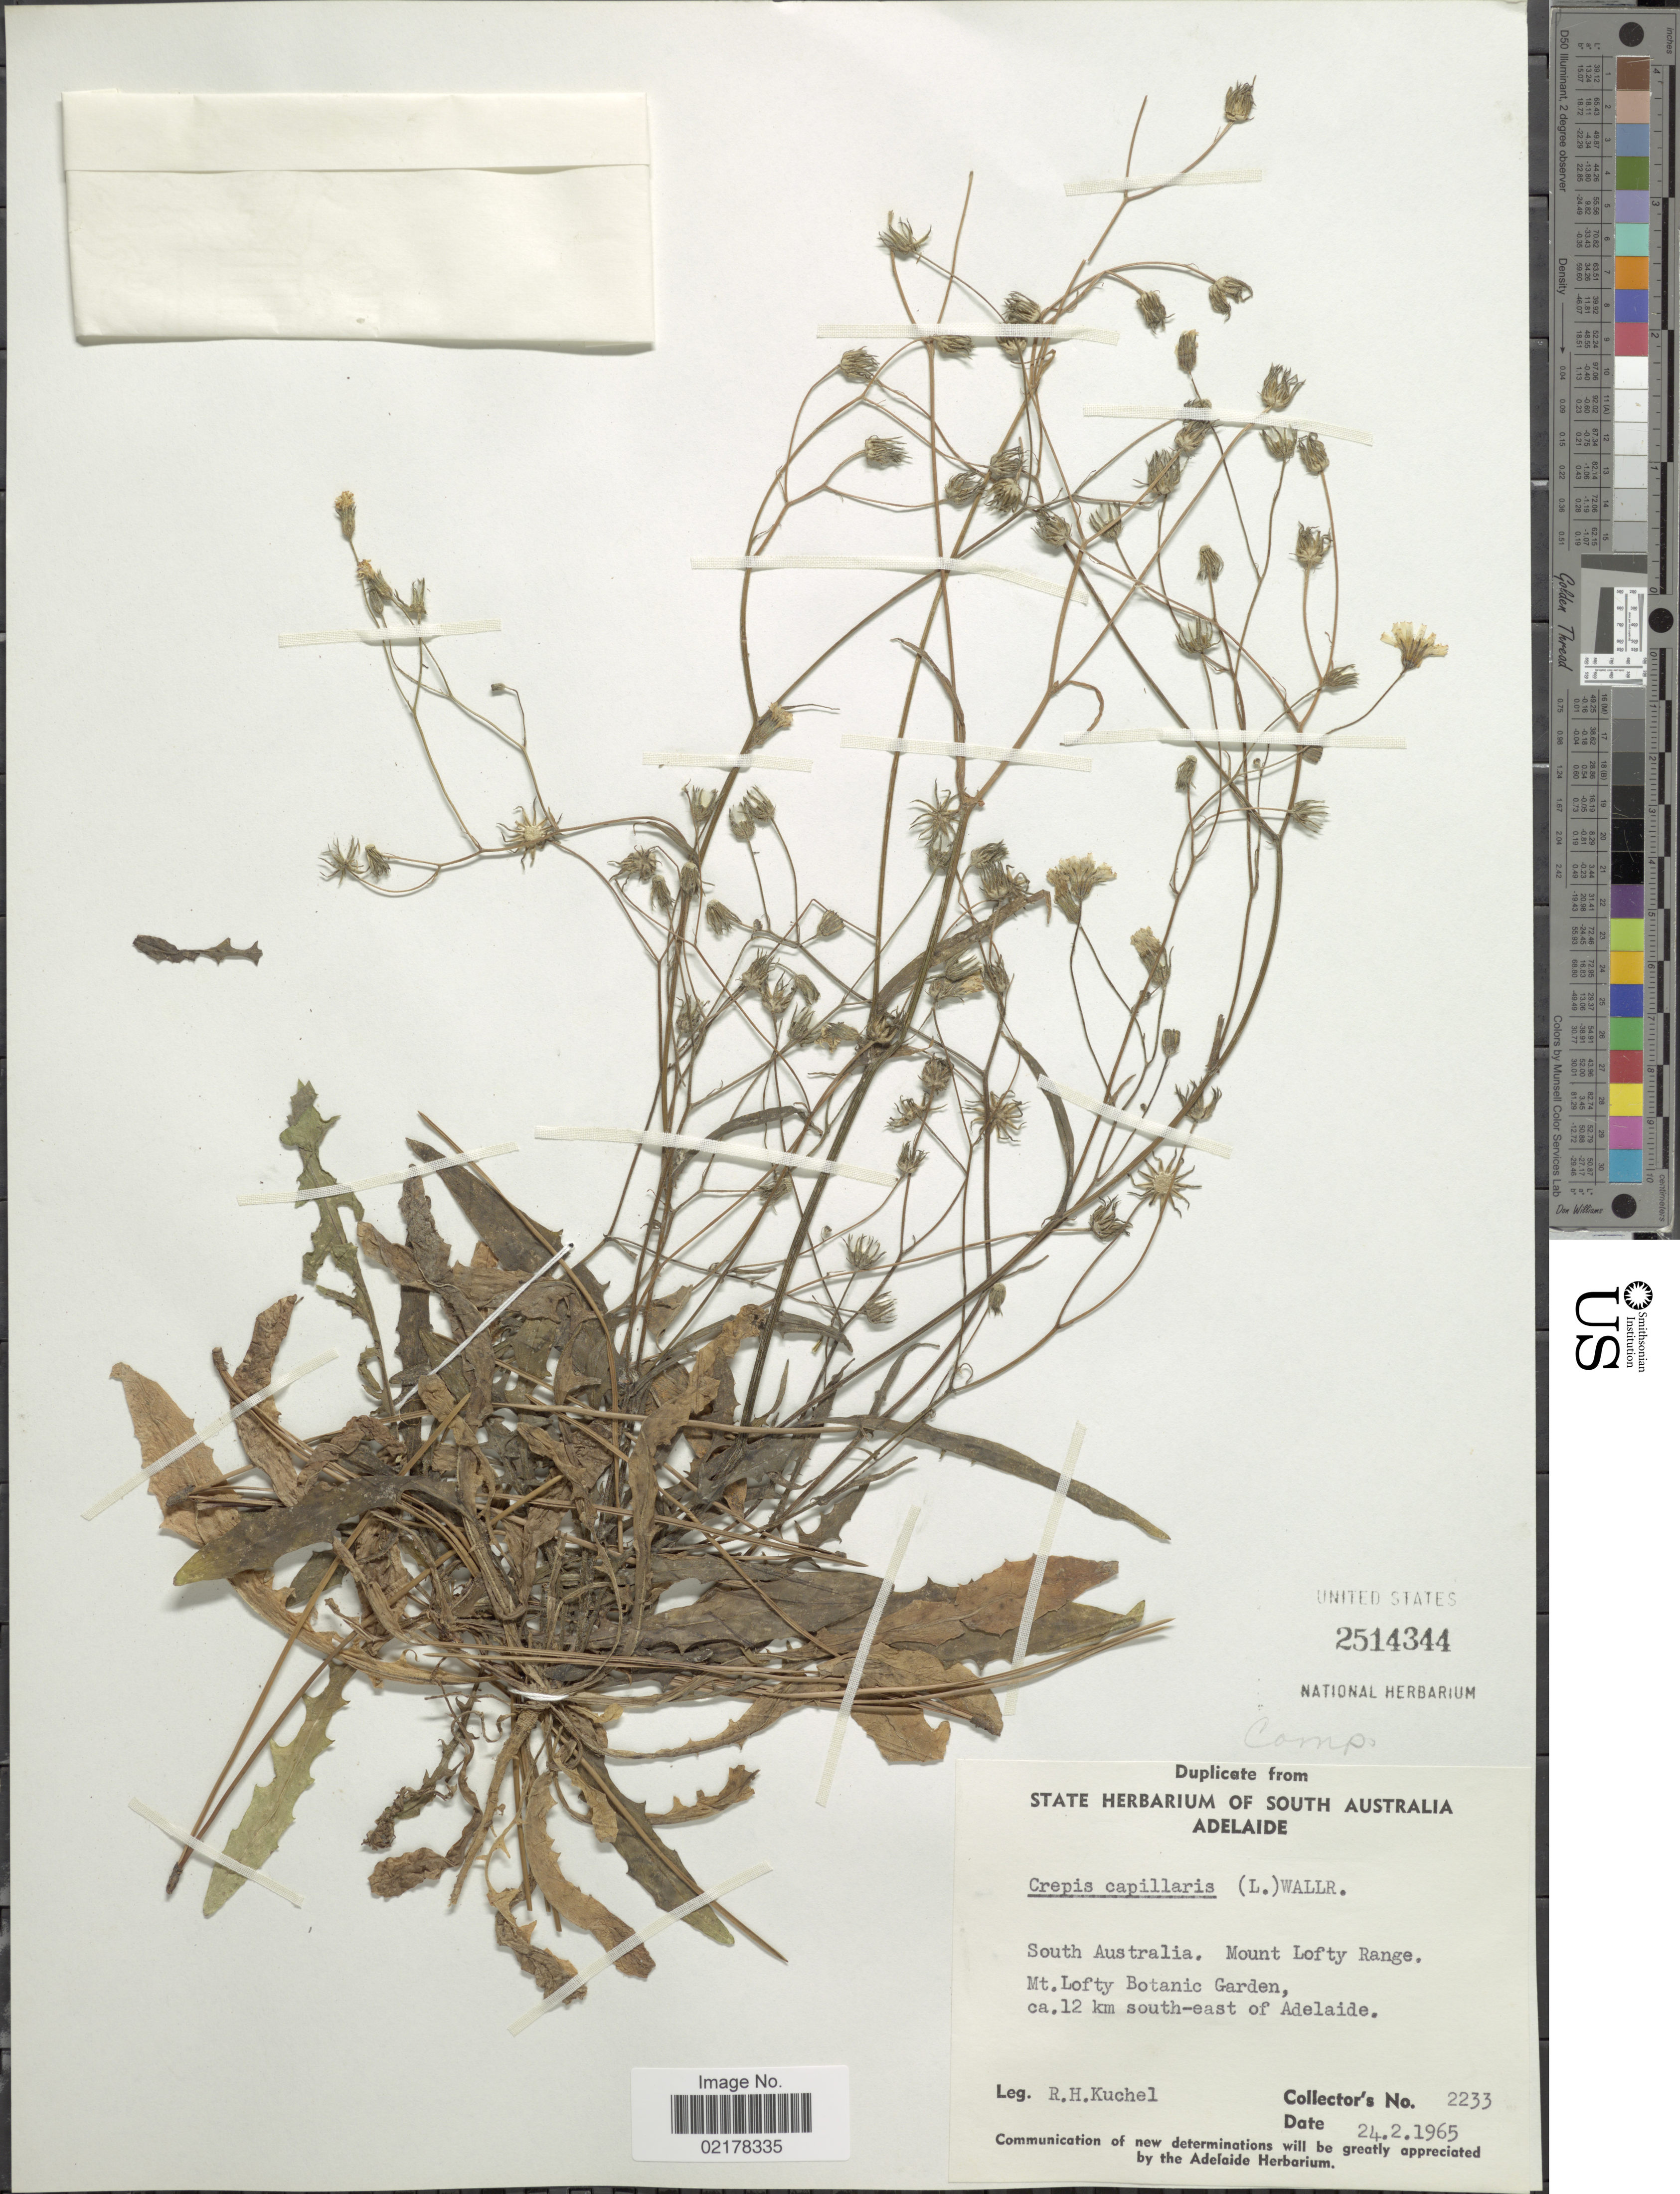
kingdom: Plantae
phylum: Tracheophyta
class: Magnoliopsida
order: Asterales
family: Asteraceae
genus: Crepis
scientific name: Crepis capillaris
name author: (L.) Wallr.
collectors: R. Kuchel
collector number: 2233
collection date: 1965-02-24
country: Australia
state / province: South Australia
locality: South Australia. Mount Lofty Range. Mt. Lofty Botanic Garden ca. 12 km south-east of Adelaide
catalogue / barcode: US 2514344